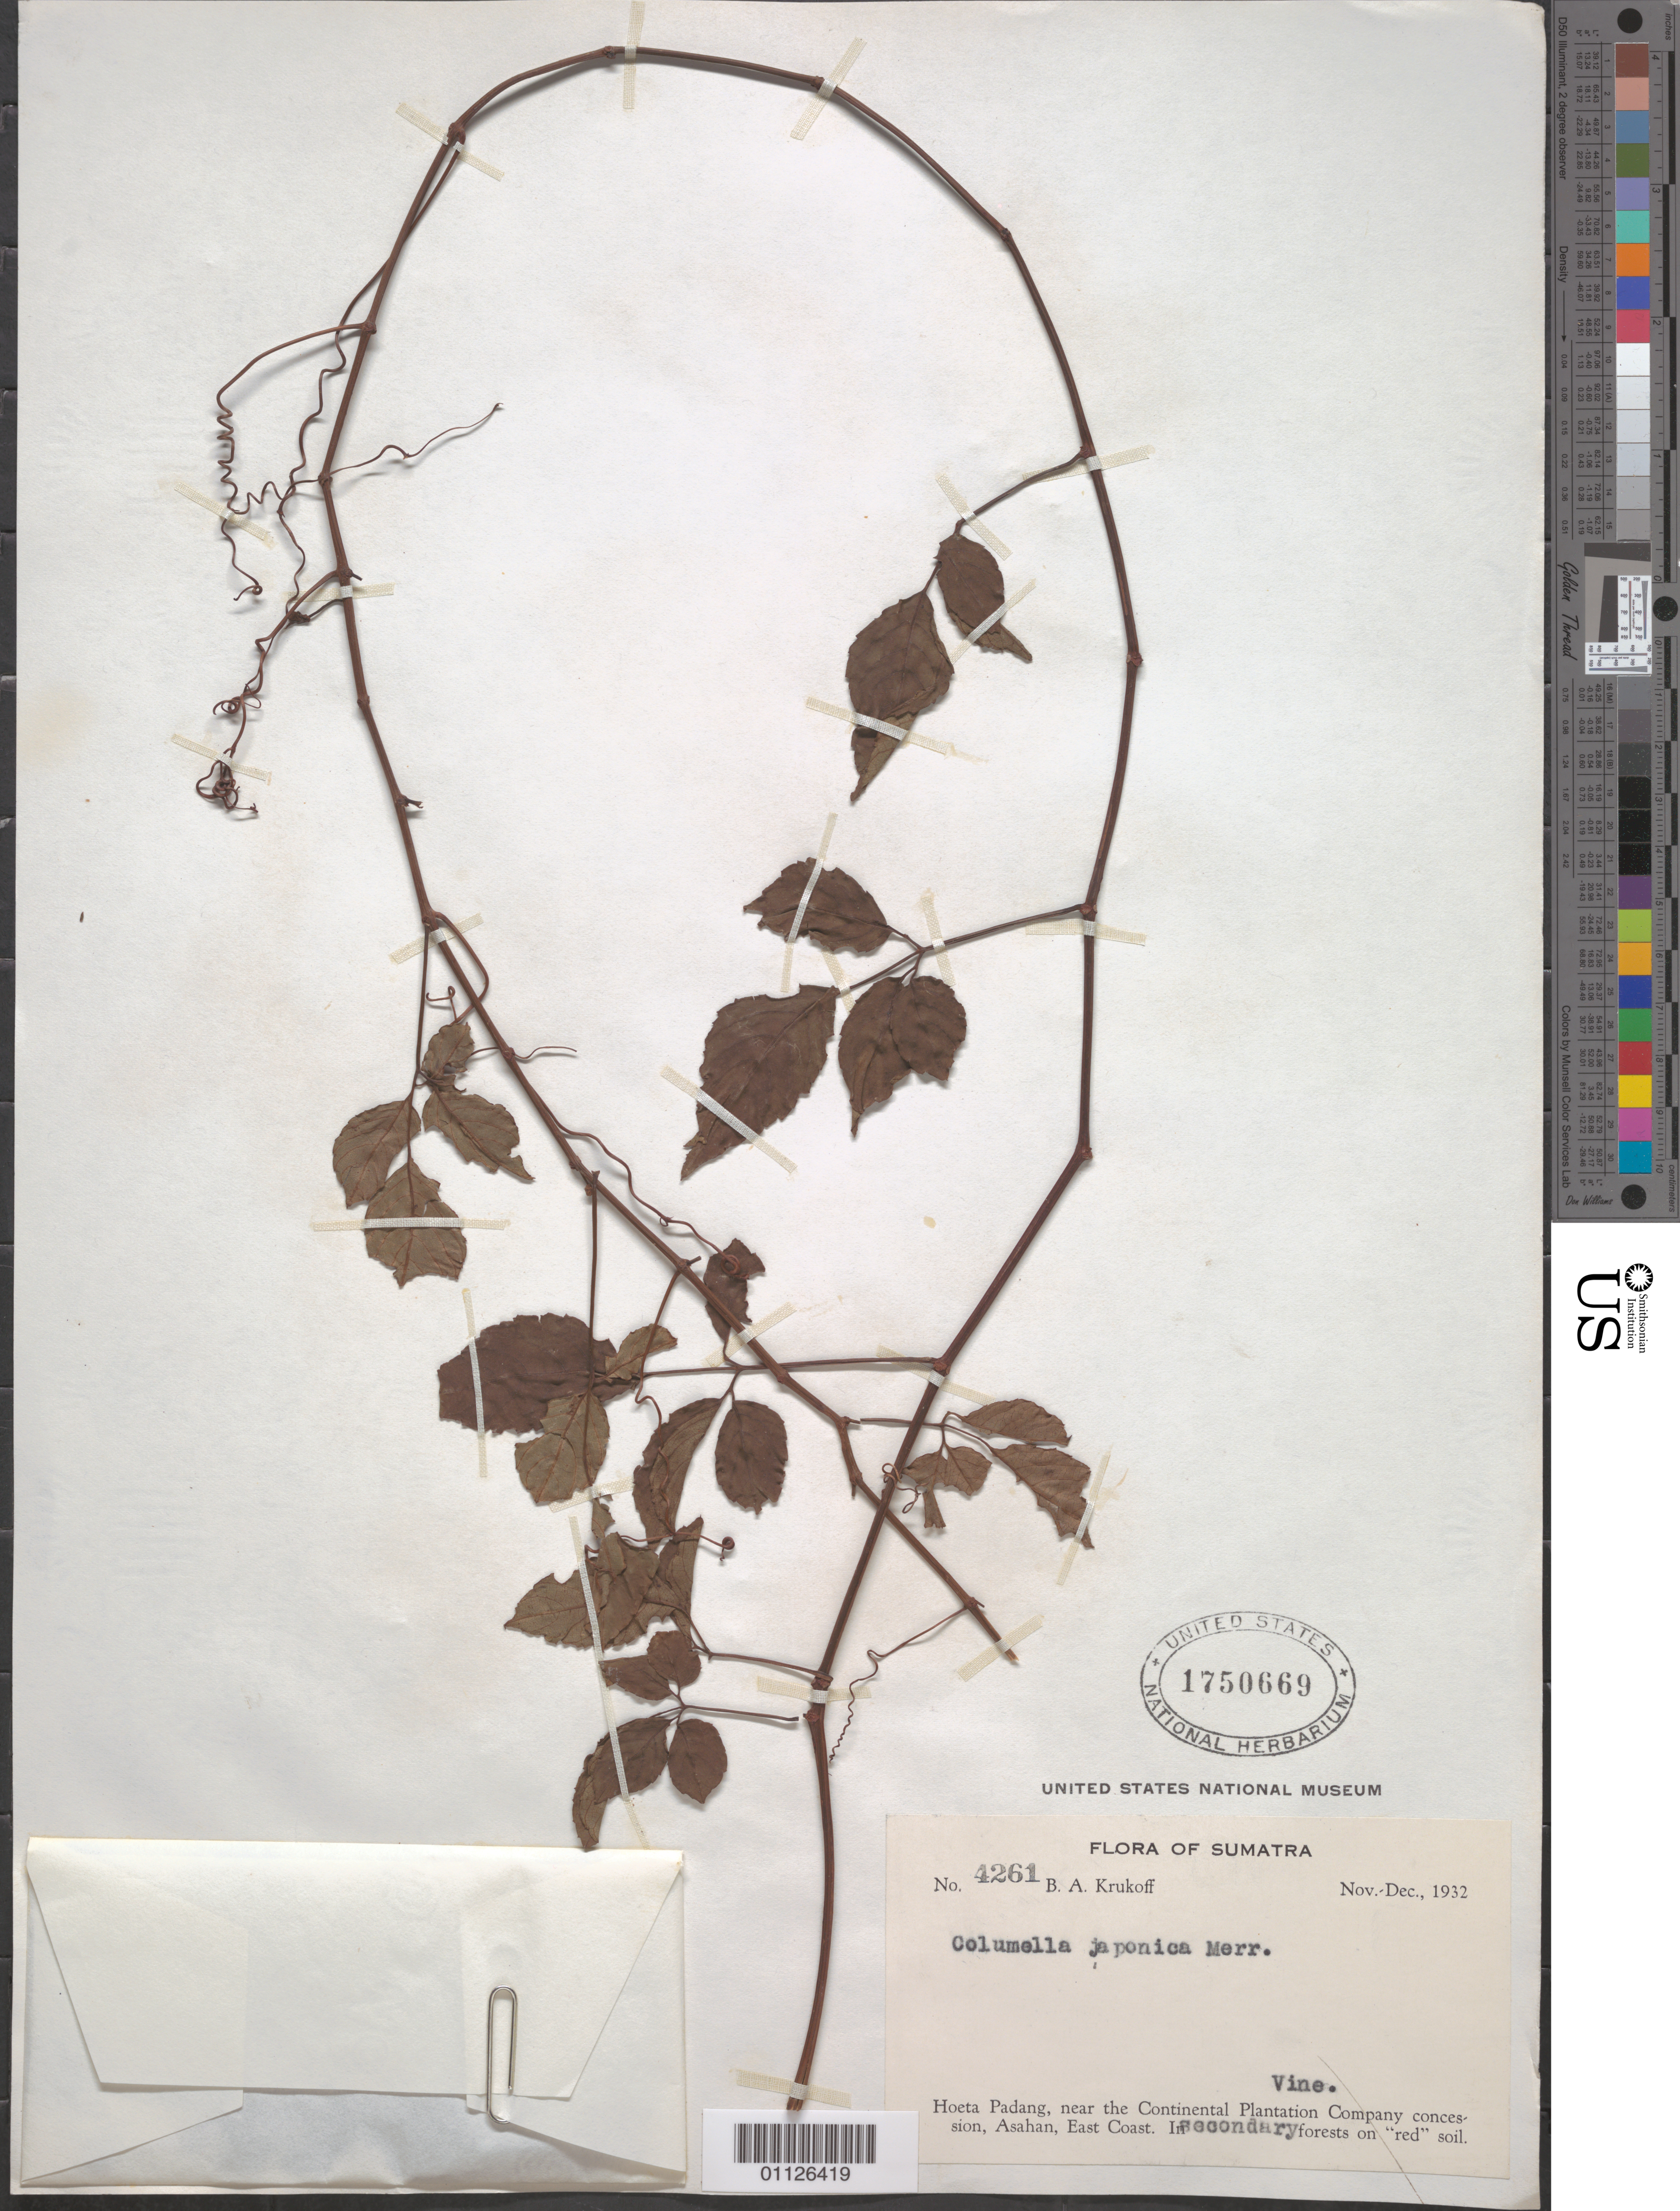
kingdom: Plantae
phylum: Tracheophyta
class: Magnoliopsida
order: Vitales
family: Vitaceae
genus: Causonis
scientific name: Causonis japonica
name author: (Thunb.) Raf.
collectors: B. A. Krukoff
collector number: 4261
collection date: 1932-11/1932-12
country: Indonesia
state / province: Sumatra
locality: Hoeta Padang, near the Continental Plantation Company concession, Asahan, East Coast.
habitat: In secondary forests. Vine.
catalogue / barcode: US 1750669